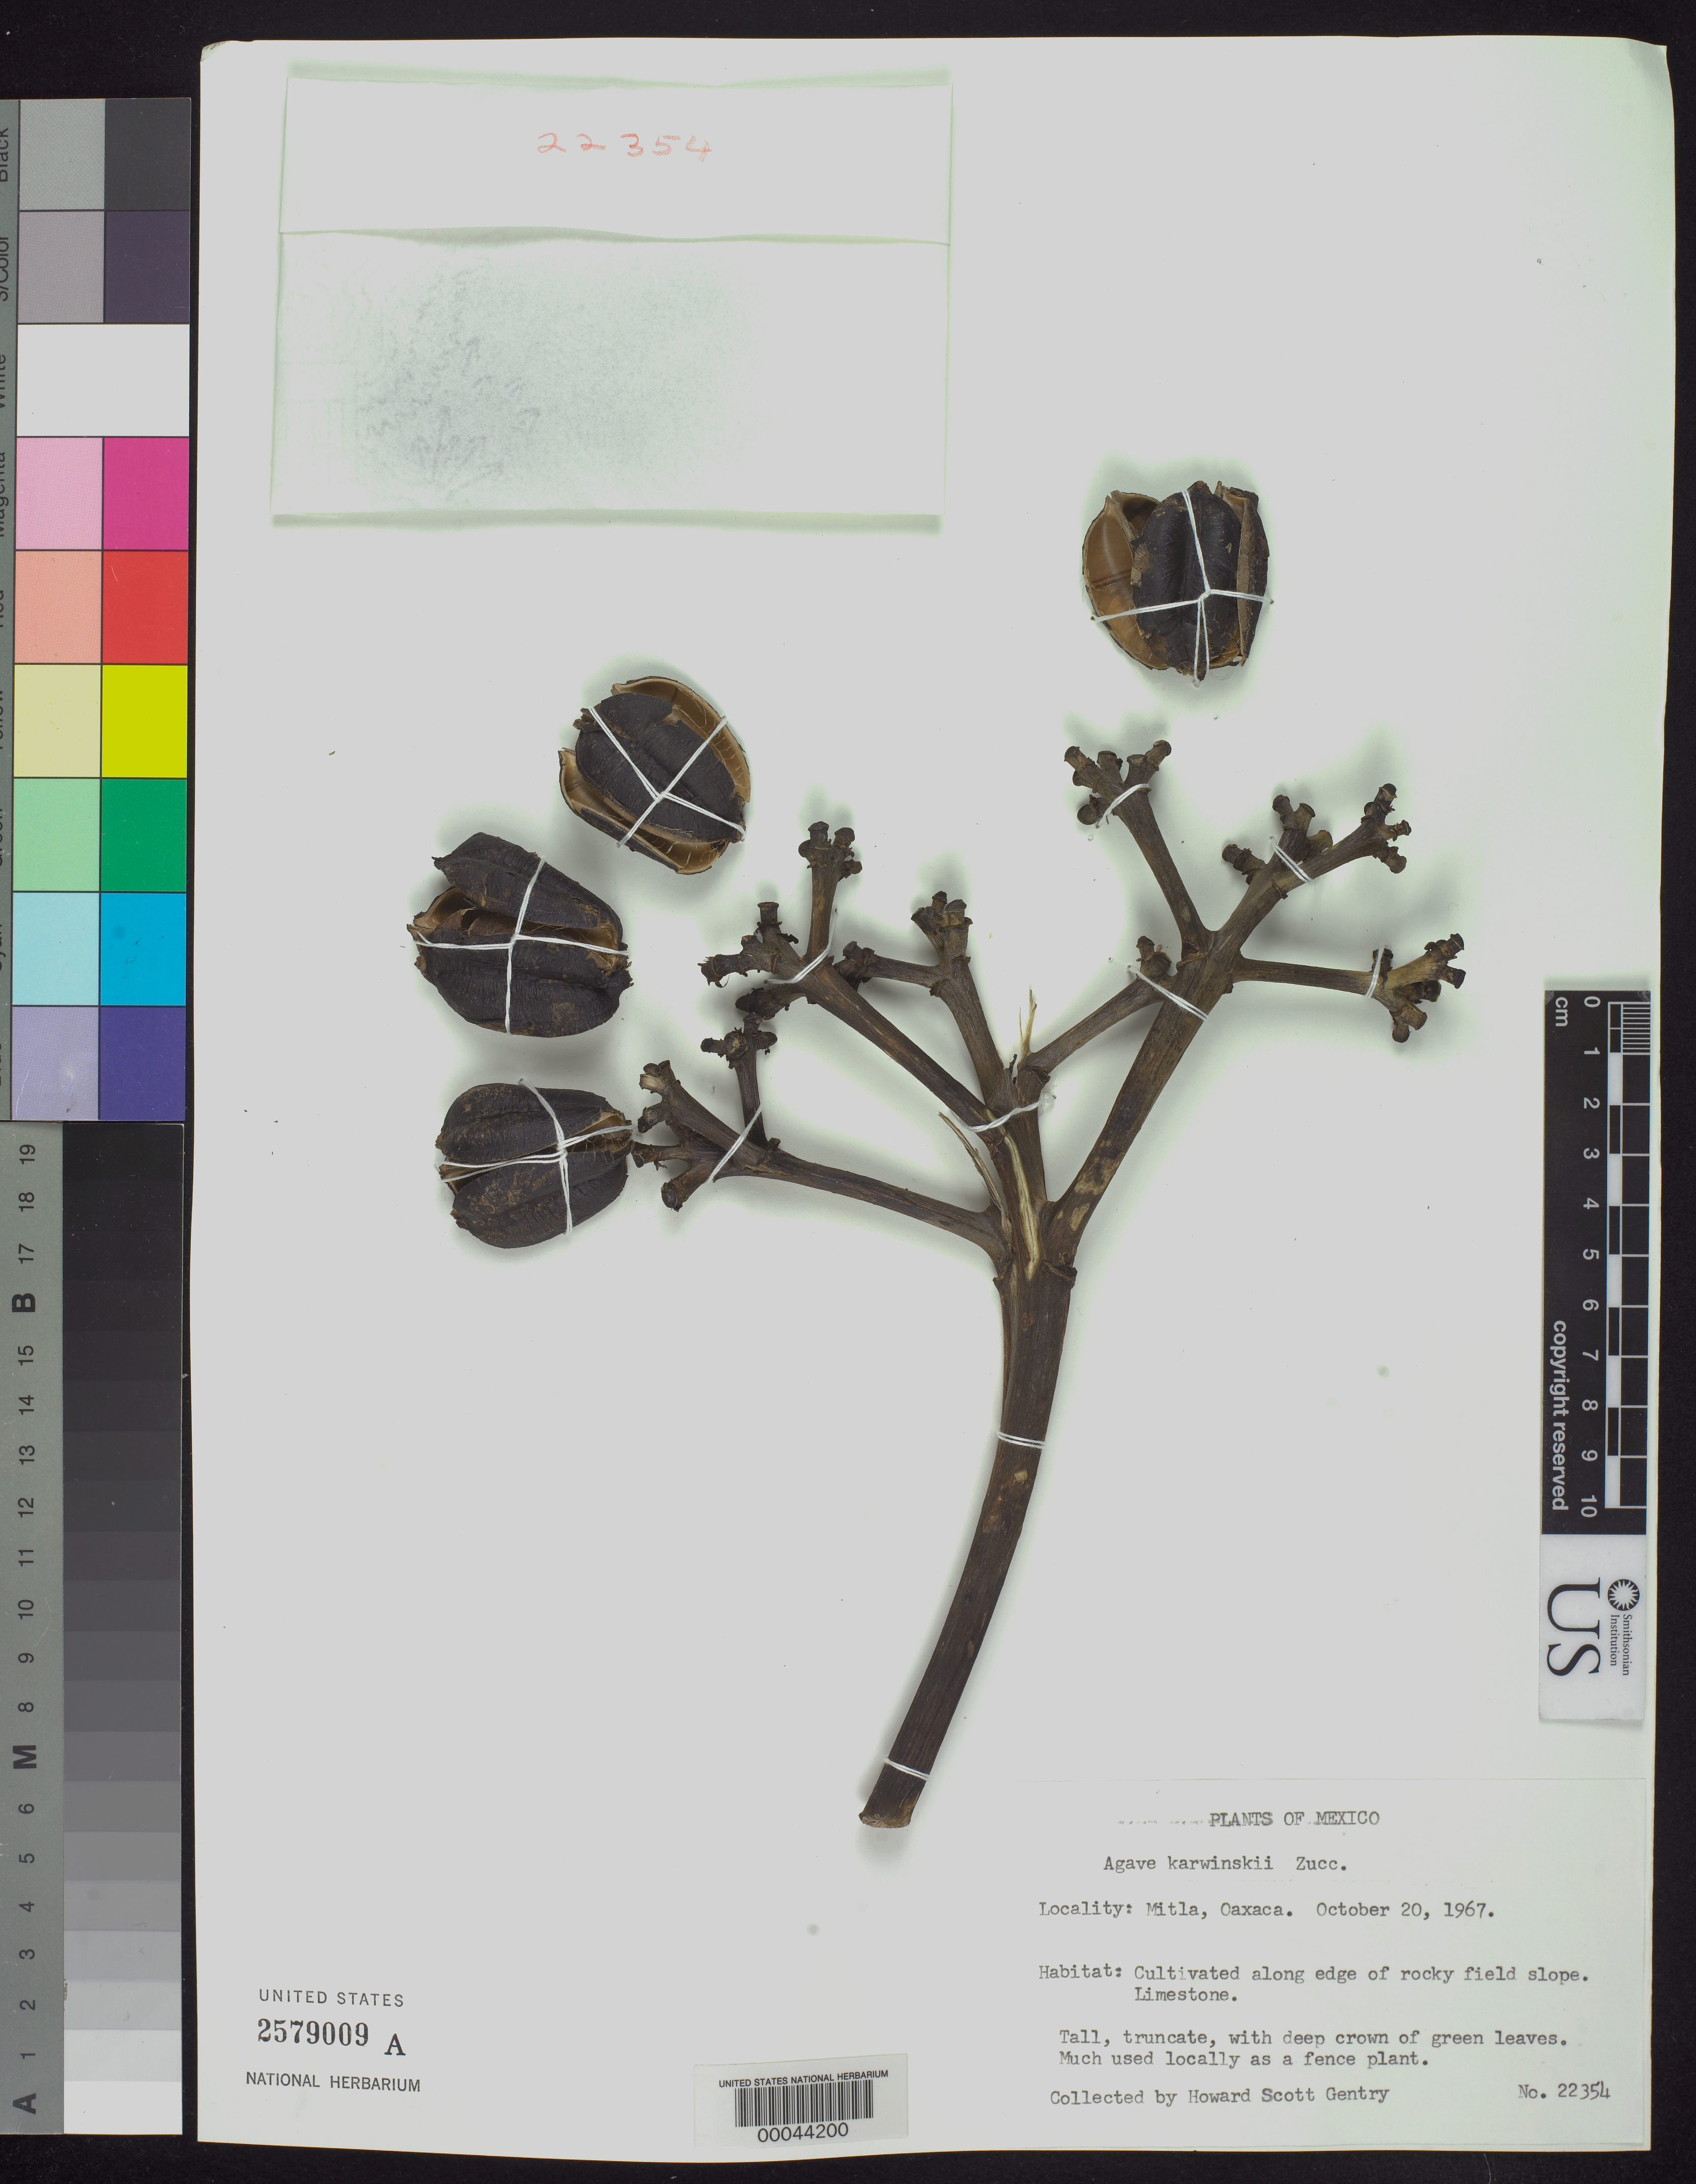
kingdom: Plantae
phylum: Tracheophyta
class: Liliopsida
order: Asparagales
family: Asparagaceae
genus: Agave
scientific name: Agave karwinskii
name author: Zucc.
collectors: H. S. Gentry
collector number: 22354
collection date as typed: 20 Oct 1967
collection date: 1967-10-20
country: Mexico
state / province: Oaxaca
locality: Mitla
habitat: Cultivated along edge of rocky field slope; limestone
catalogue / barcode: US 2579009A